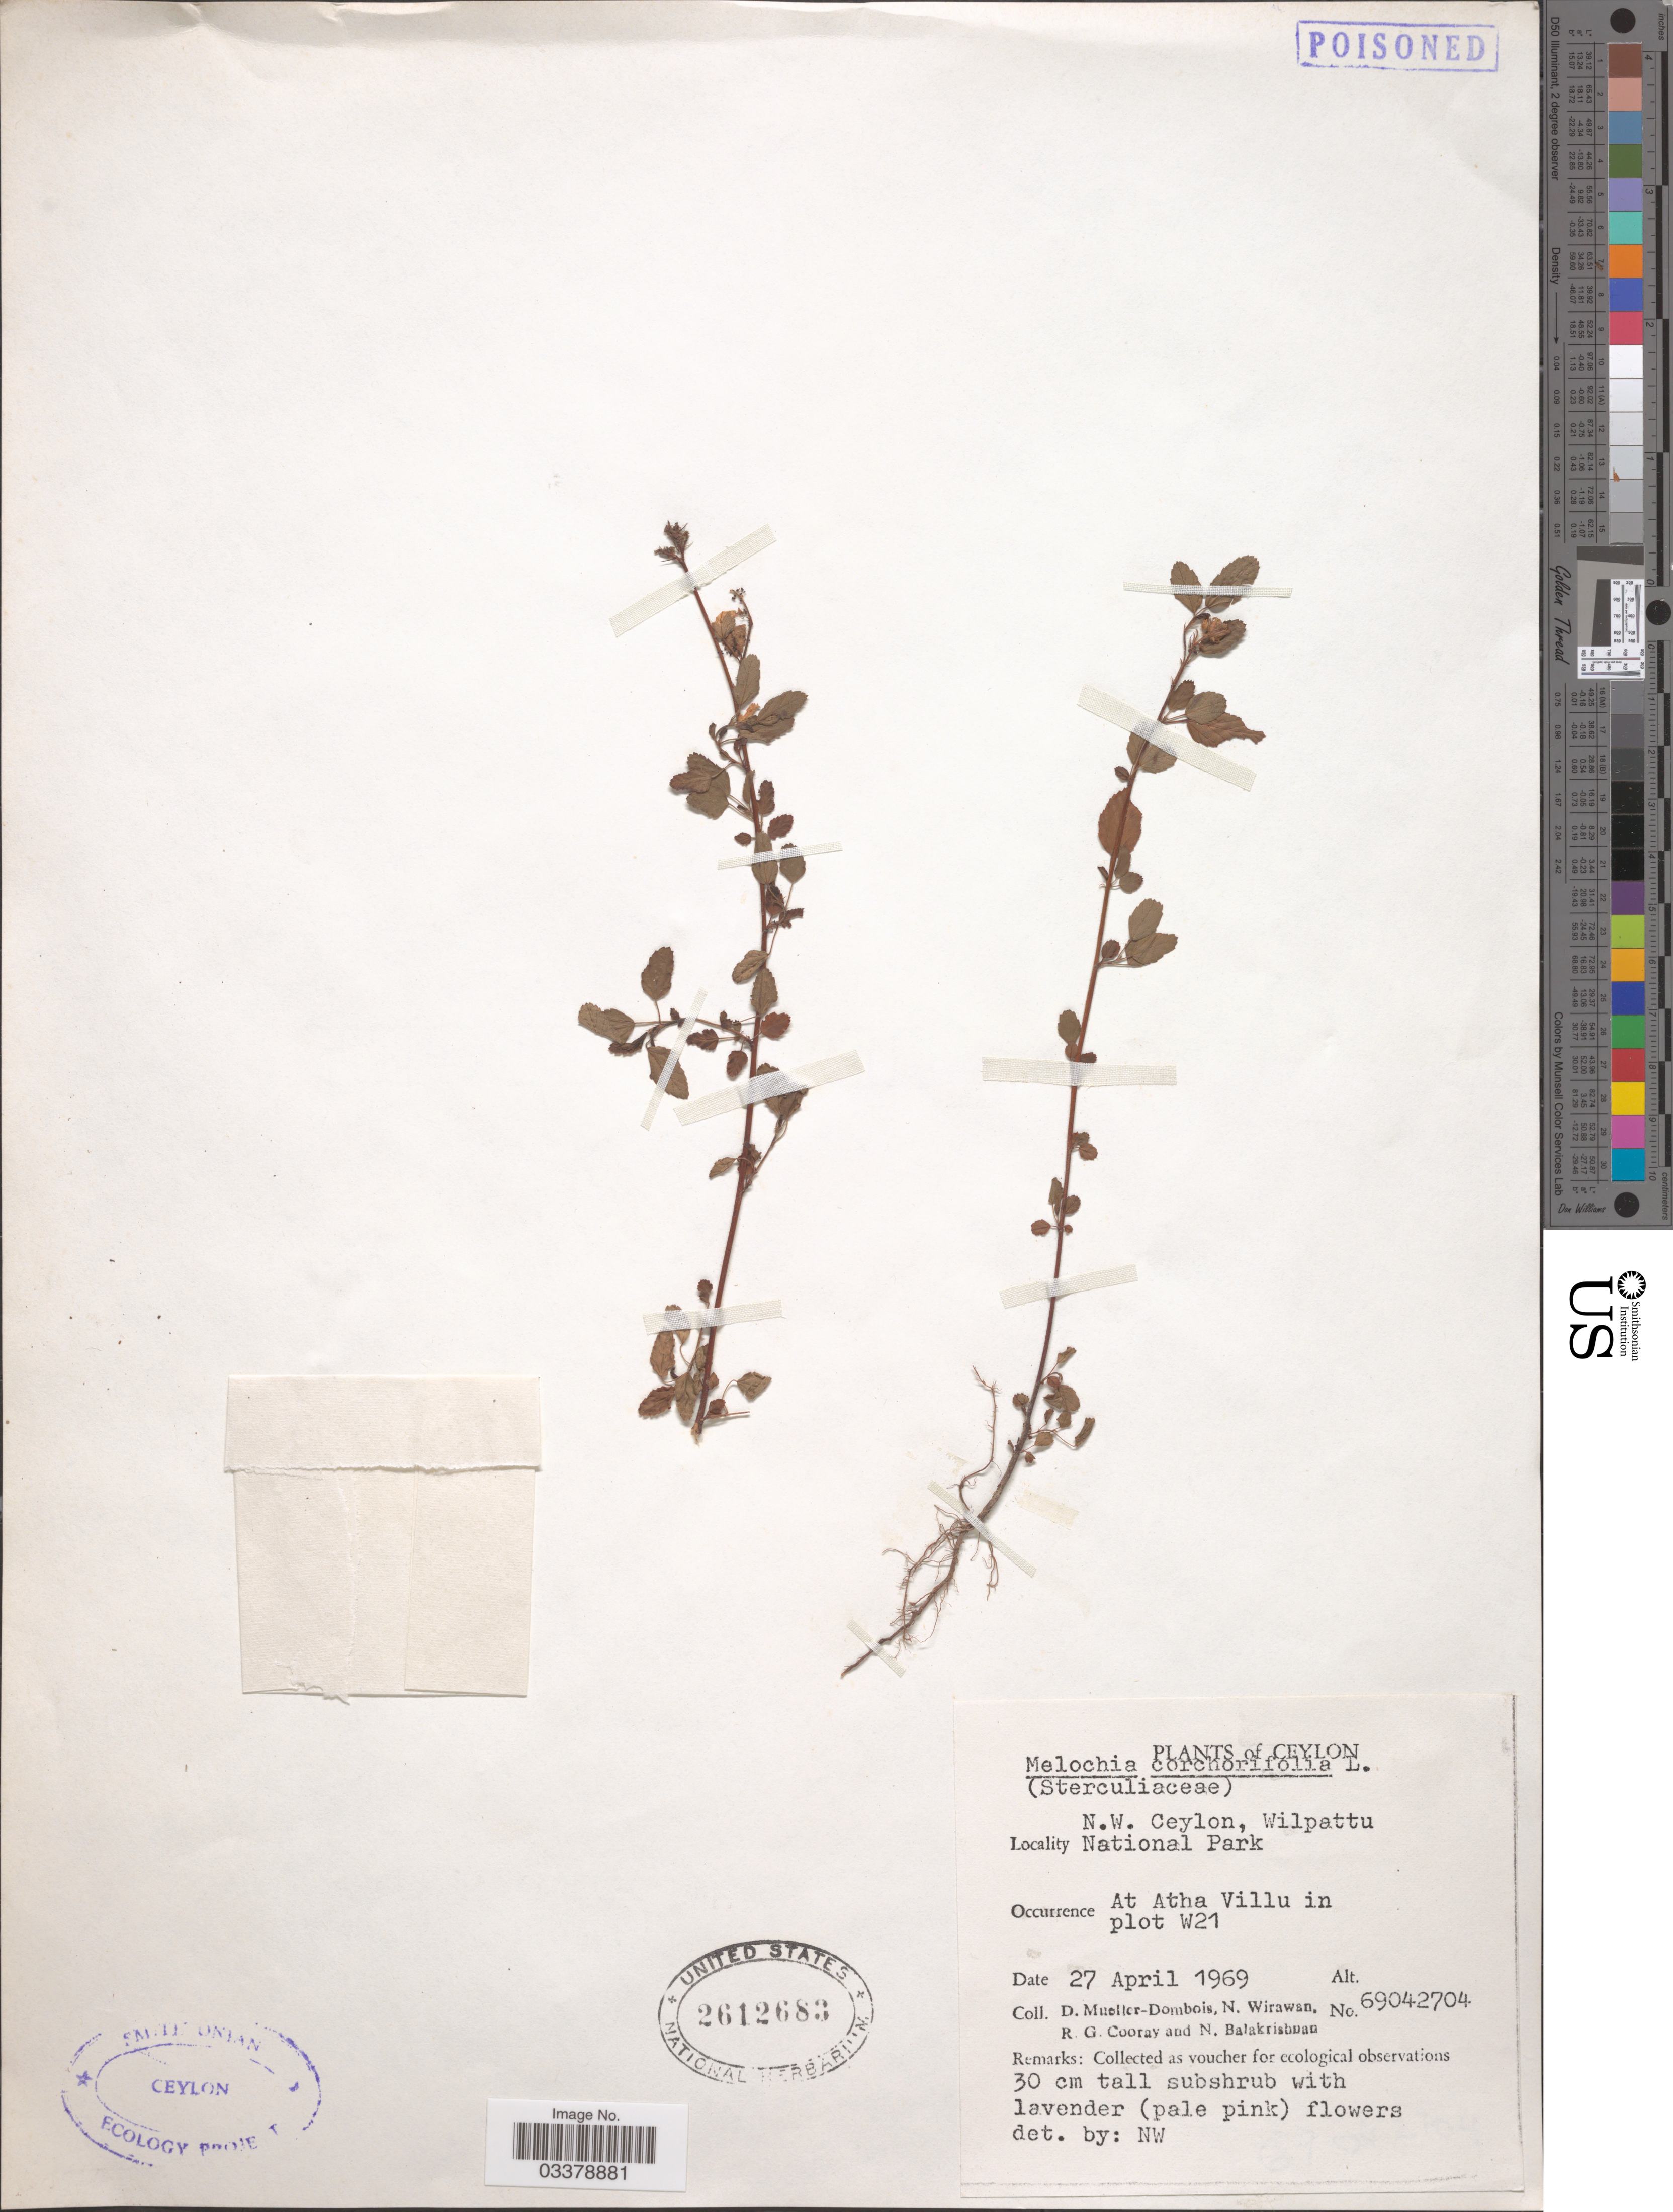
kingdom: Plantae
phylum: Tracheophyta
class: Magnoliopsida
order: Malvales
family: Malvaceae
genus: Melochia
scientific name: Melochia corchorifolia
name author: L.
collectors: D. Mueller-Dombois, N. Wirawan, R. Cooray & N. Balakrishnan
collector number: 69042704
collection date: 1969-04-27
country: Sri Lanka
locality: Ceylon, N.W. Ceylon, Wilpattu National Park. At Atha Villu in plot W21.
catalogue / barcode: US 2612683